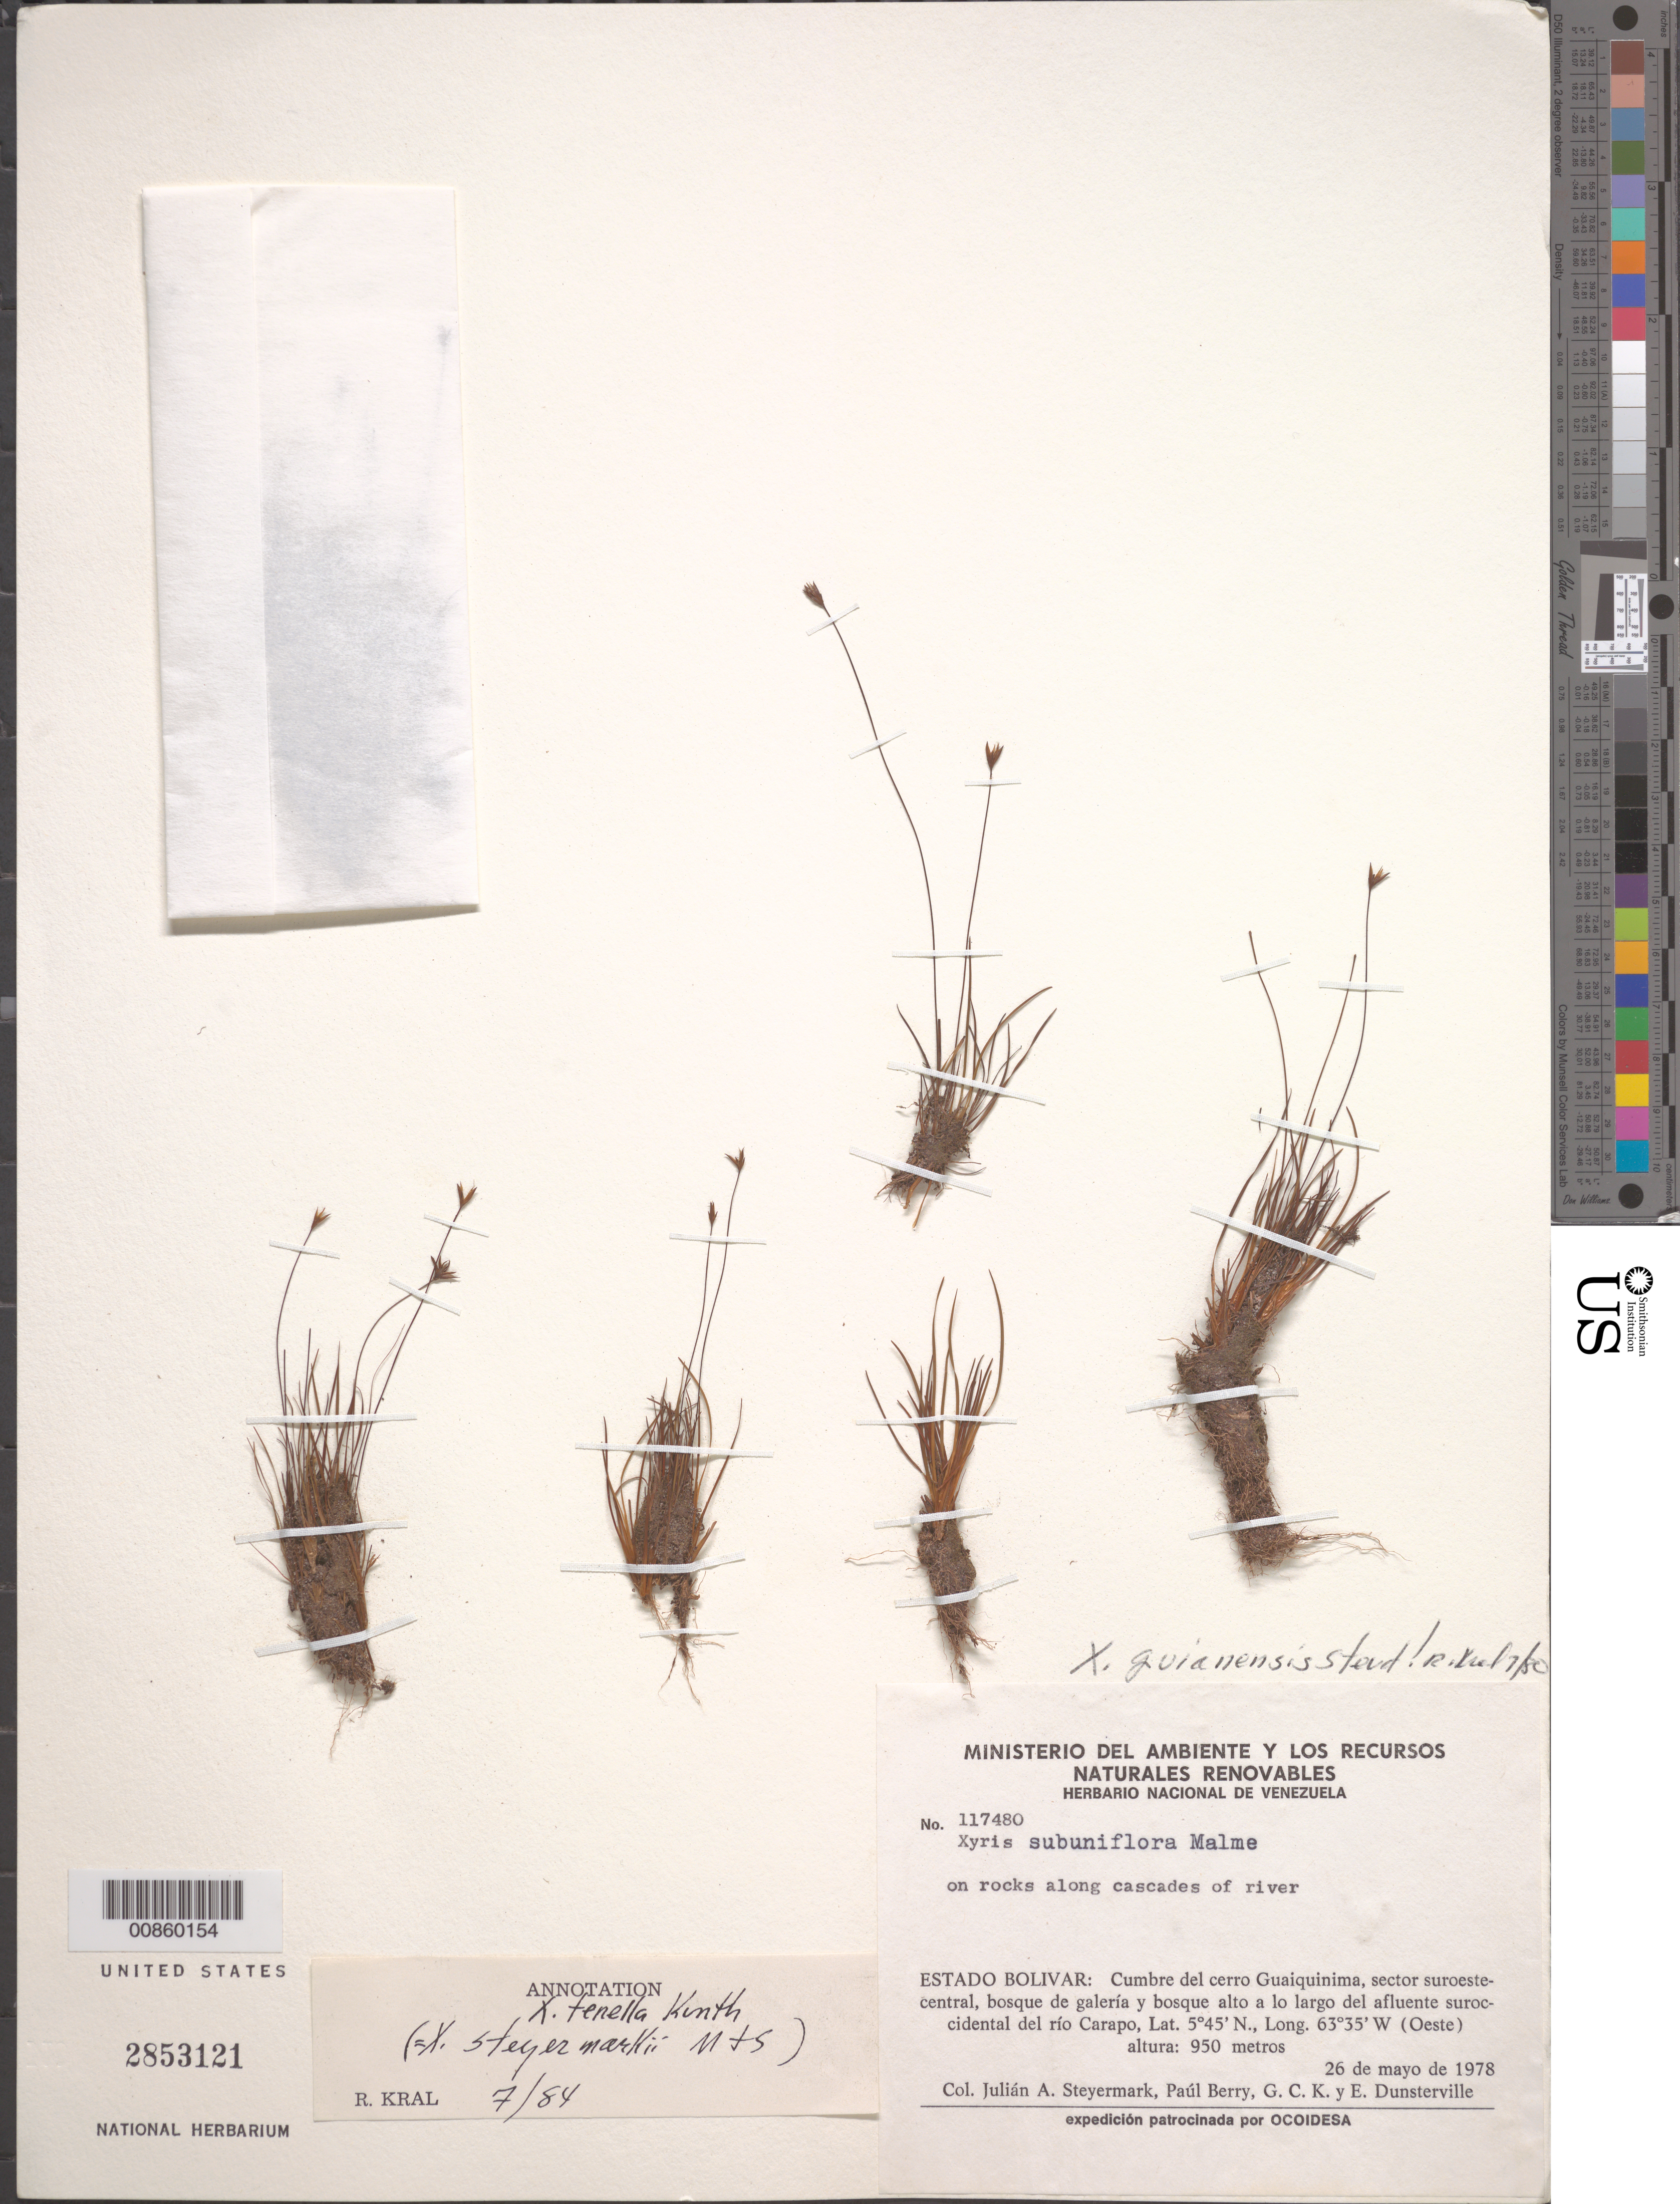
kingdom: Plantae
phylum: Tracheophyta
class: Liliopsida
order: Poales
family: Xyridaceae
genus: Xyris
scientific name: Xyris tenella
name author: Kunth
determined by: Kral, Robert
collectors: J. Steyermark, P. Berry, G. C. K. Dunsterville & E. Dunsterville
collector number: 117480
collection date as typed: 26-May-78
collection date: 1978-05-26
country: Venezuela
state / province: Bolívar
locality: Cerro Guaiquinima, cumbre, sector SE; a lo largo del afluente suroccidental del río Carapo.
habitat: Bosque de galería y bosque alto. On rocks along cascades of river.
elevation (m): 950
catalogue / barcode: US 2853121